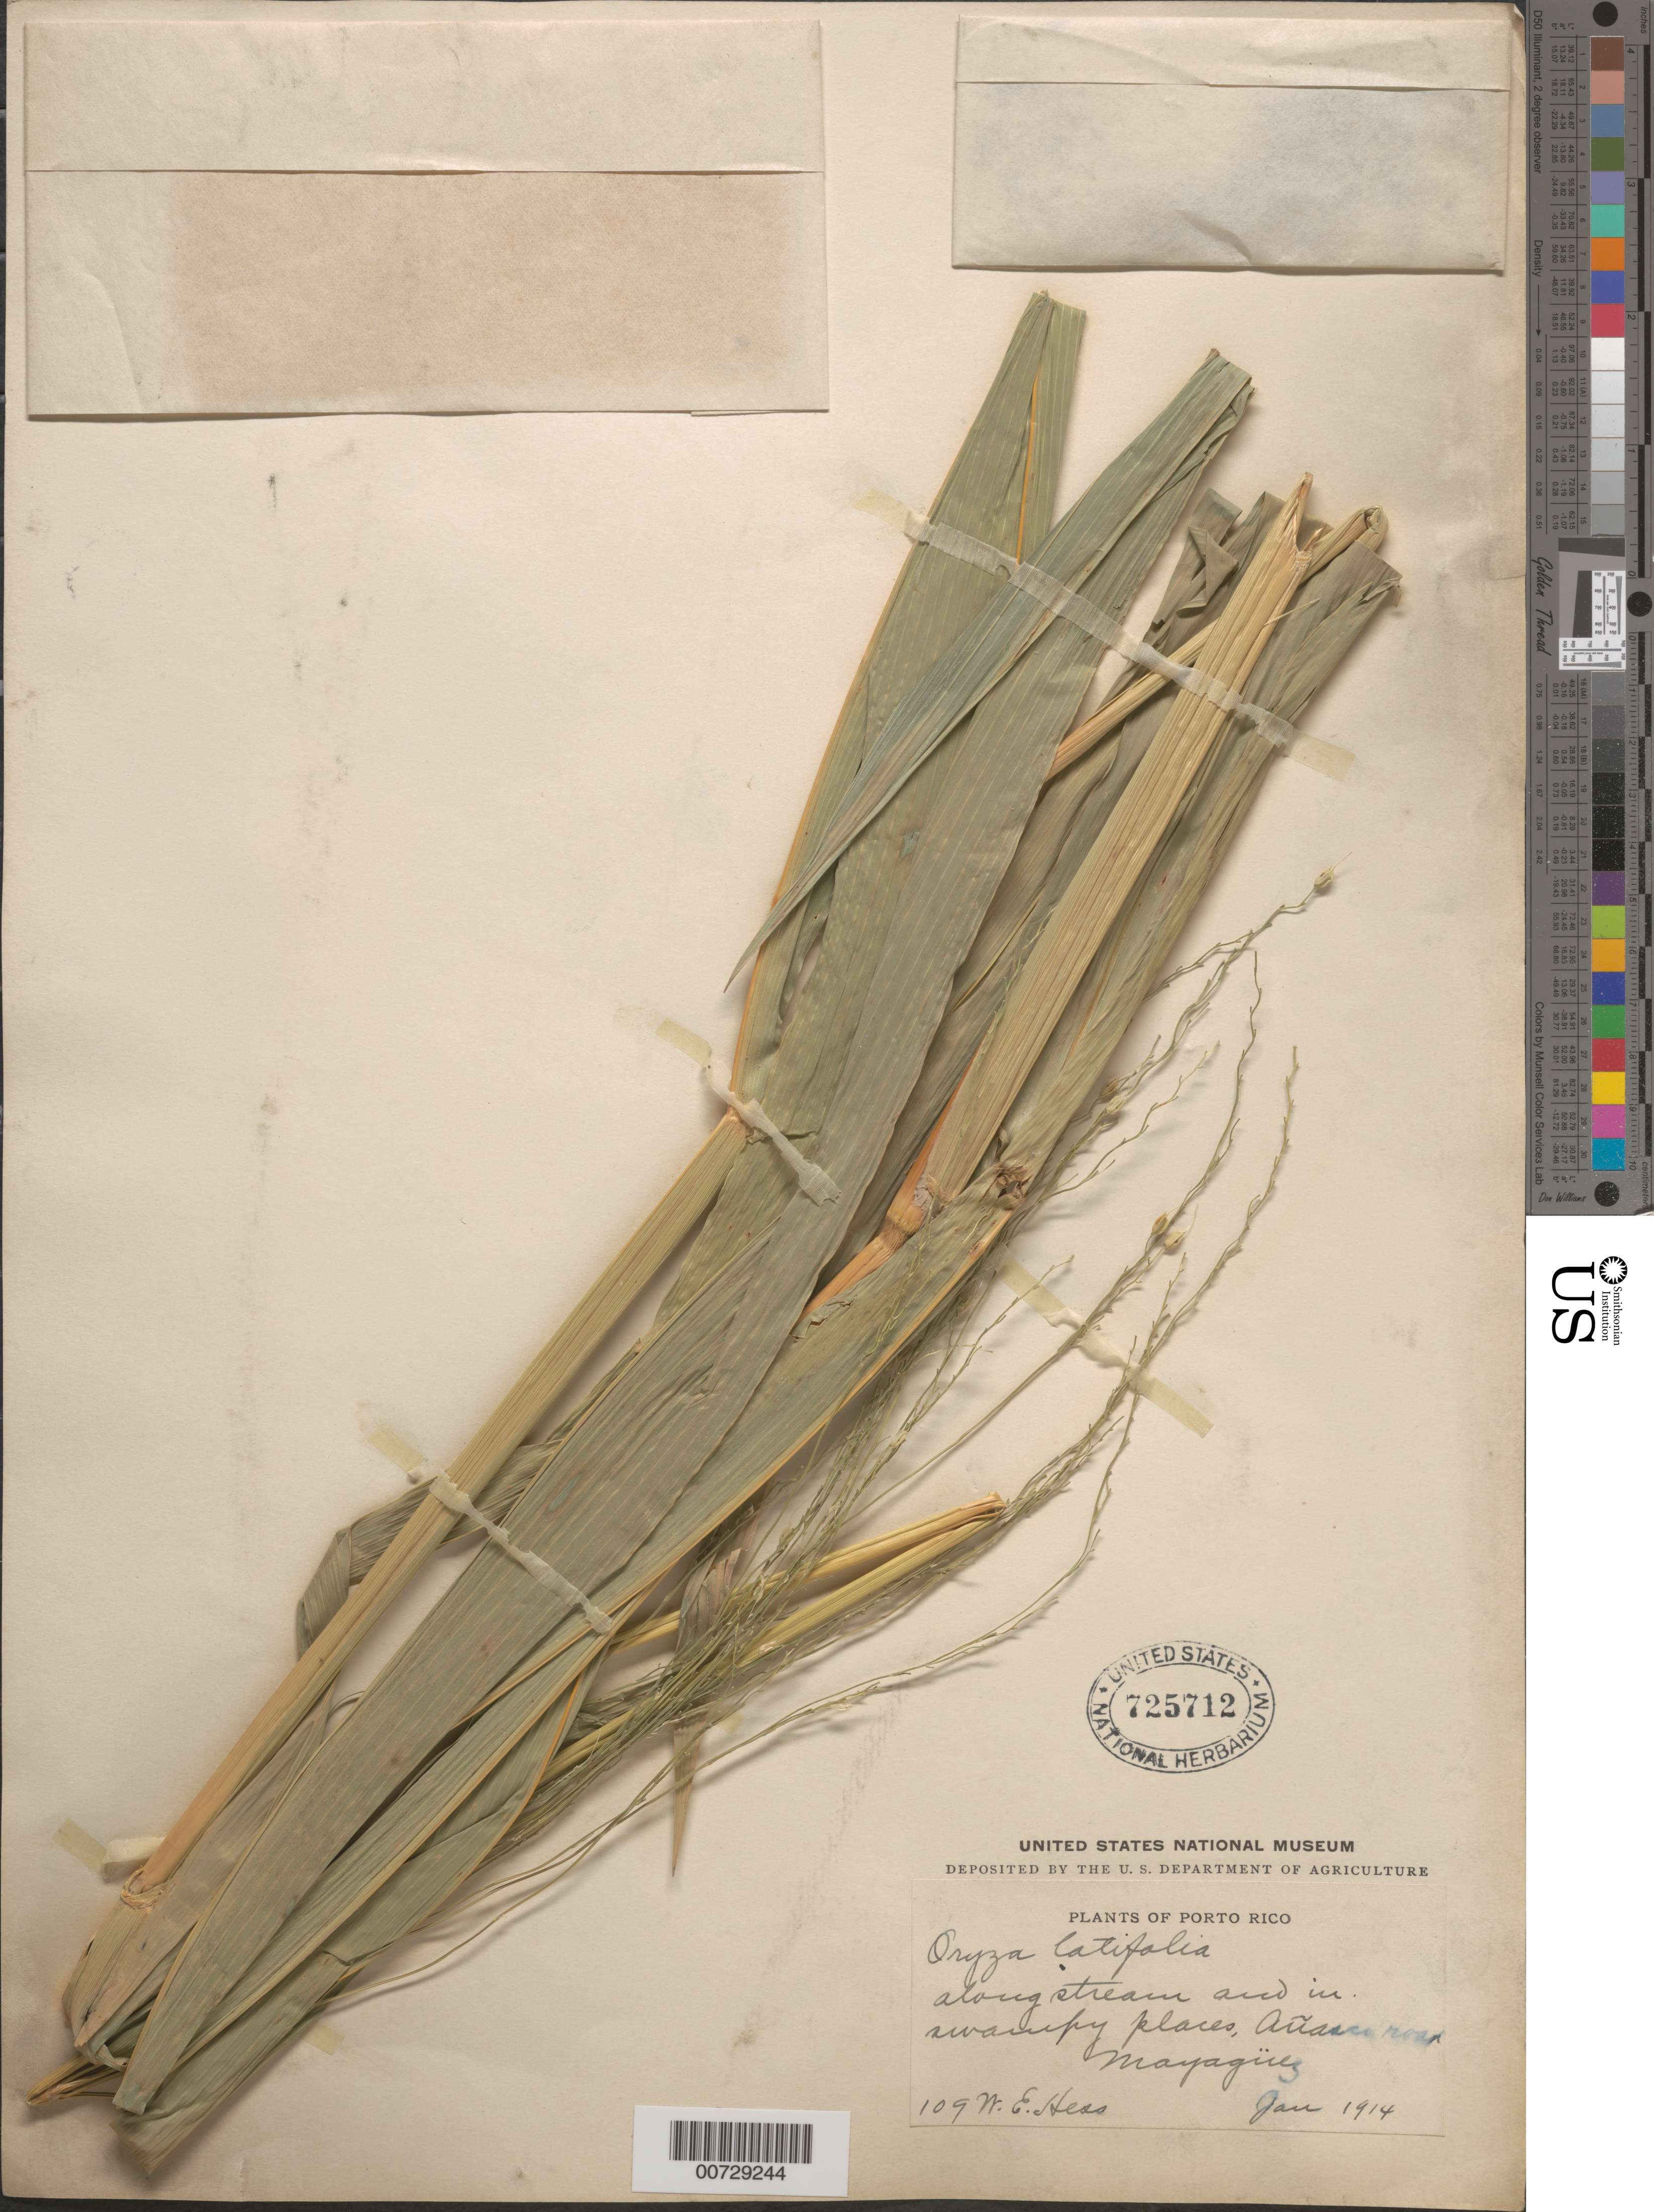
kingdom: Plantae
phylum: Tracheophyta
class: Liliopsida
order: Poales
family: Poaceae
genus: Oryza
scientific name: Oryza latifolia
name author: Desv.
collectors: W. Hess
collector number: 109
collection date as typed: Jan 1914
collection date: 1914-01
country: Puerto Rico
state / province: Mayagüez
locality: Añasco Road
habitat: Along stream and swampy places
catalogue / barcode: US 725712